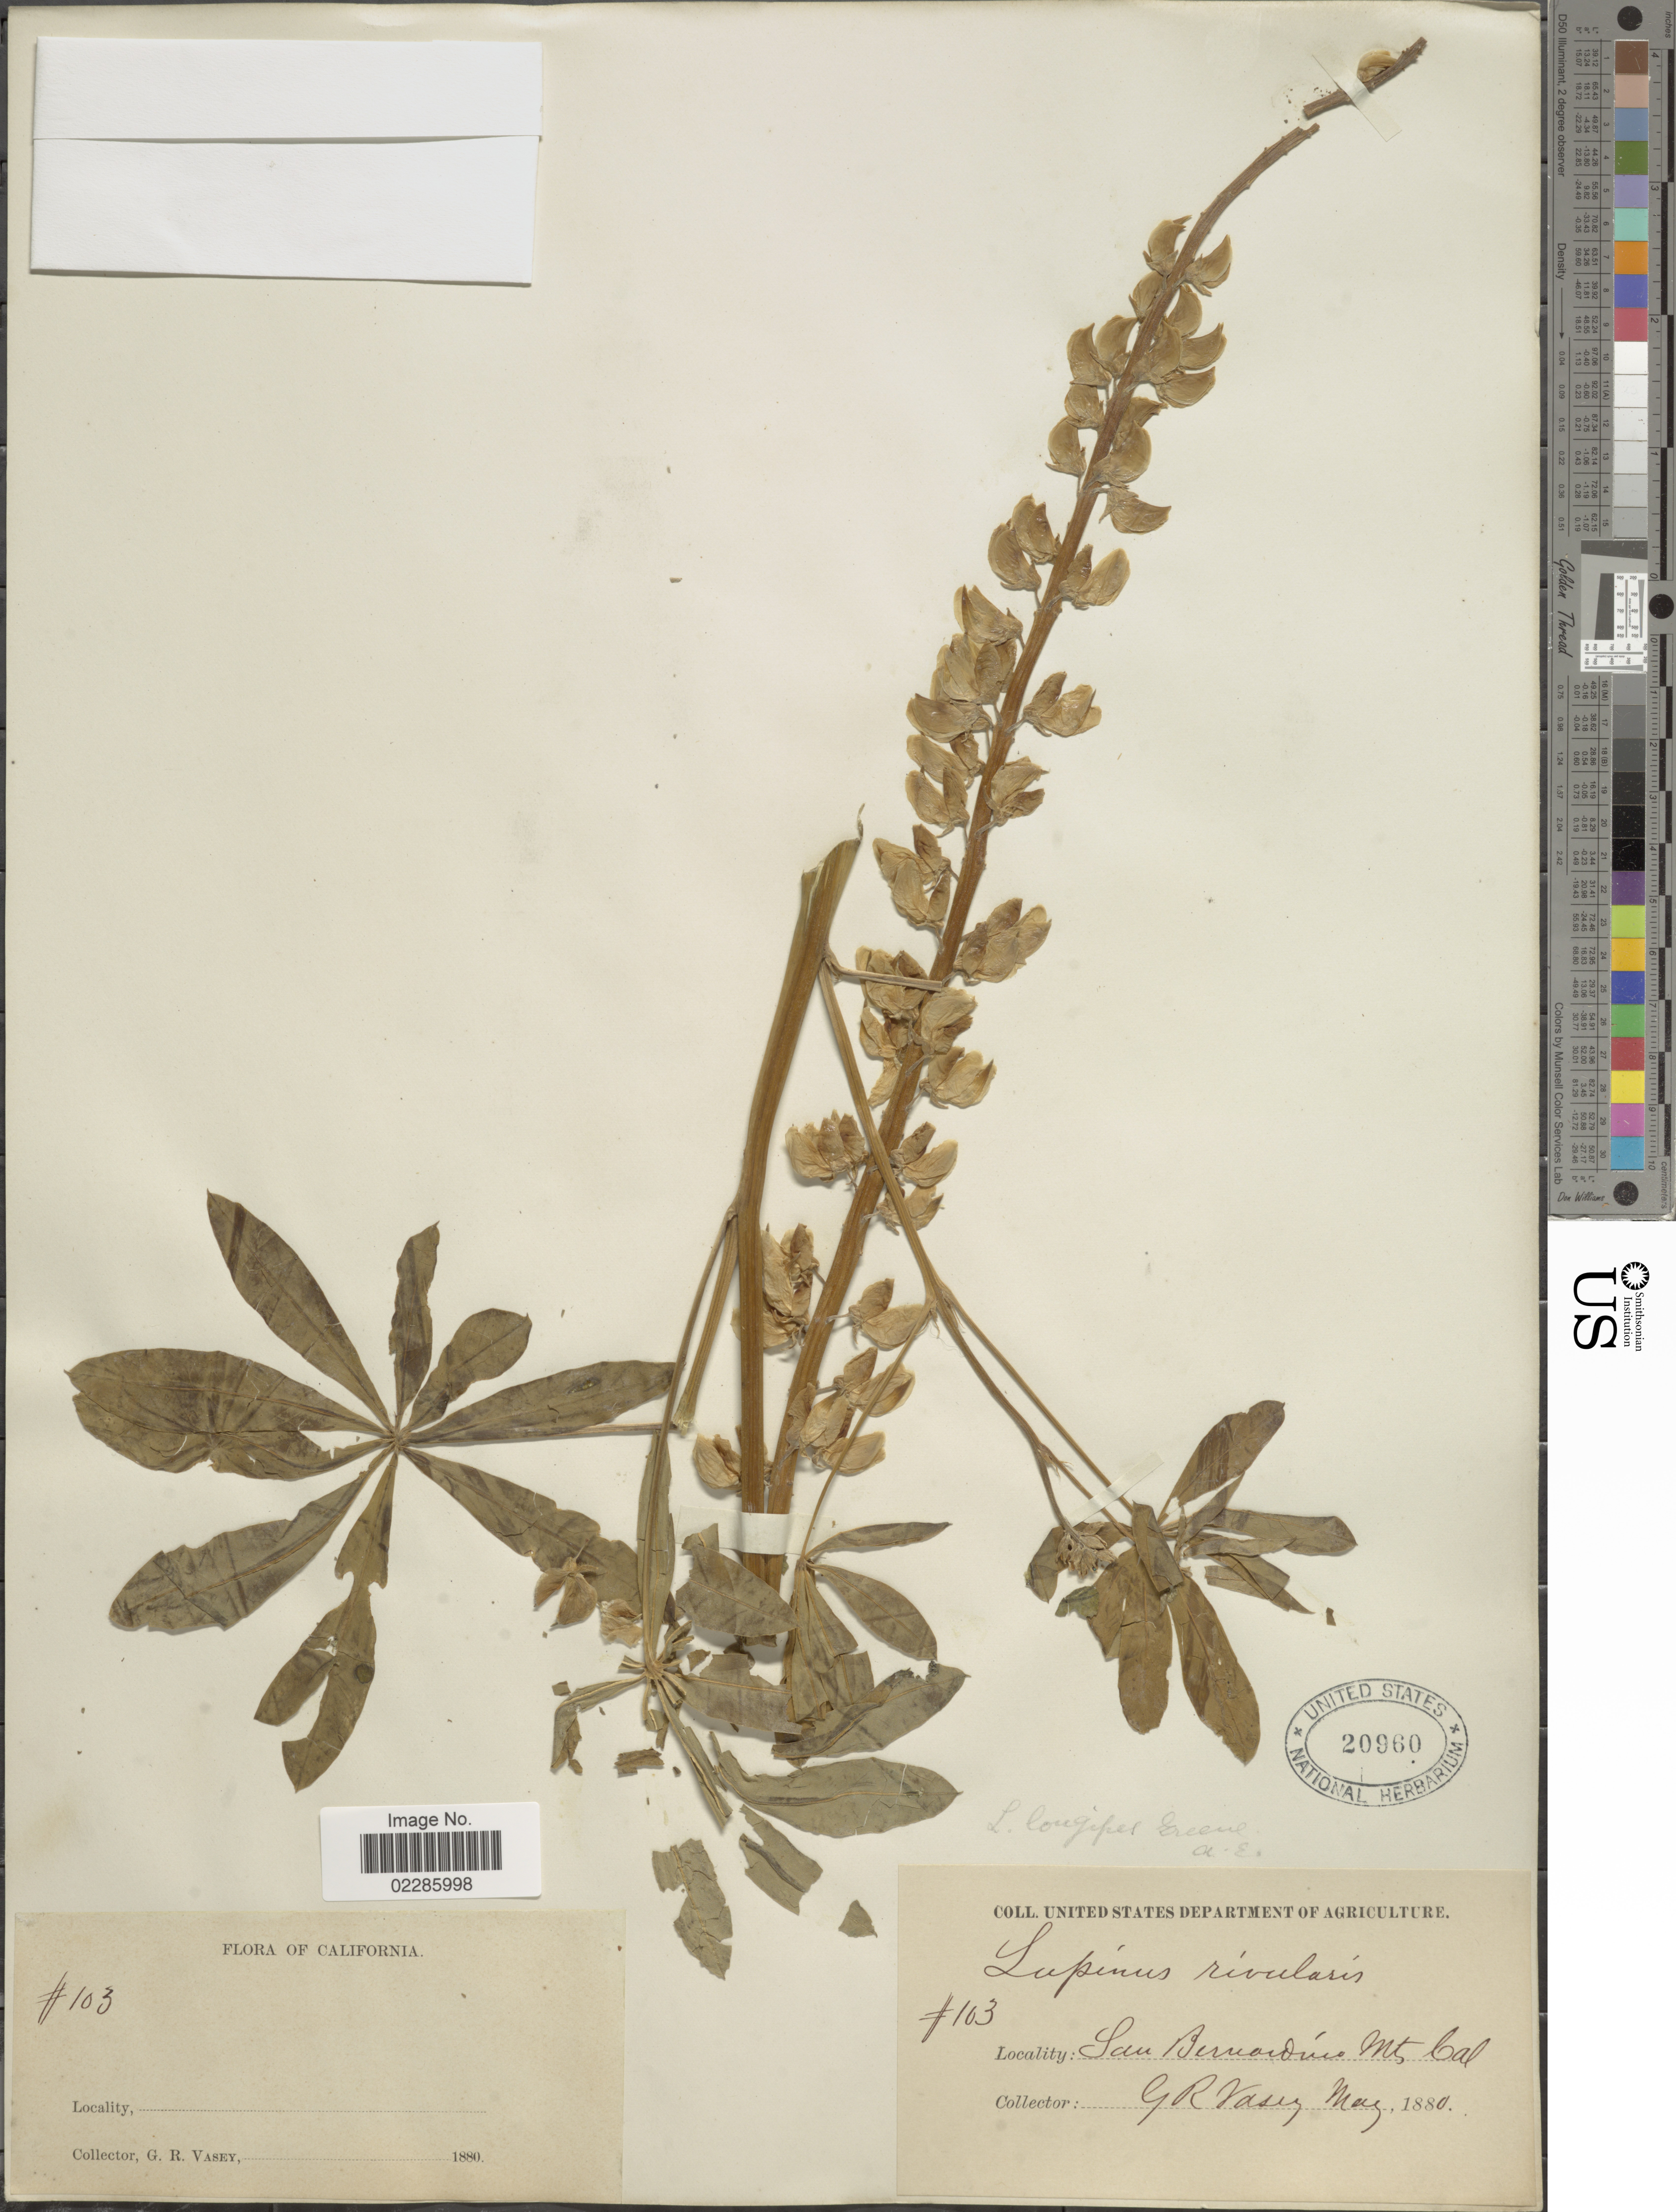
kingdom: Plantae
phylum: Tracheophyta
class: Magnoliopsida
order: Fabales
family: Fabaceae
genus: Lupinus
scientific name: Lupinus longipes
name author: Greene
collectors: G. R. Vasey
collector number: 103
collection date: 1880-05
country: United States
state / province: California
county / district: San Bernardino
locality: San Bernardino Mts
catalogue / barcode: US 20960